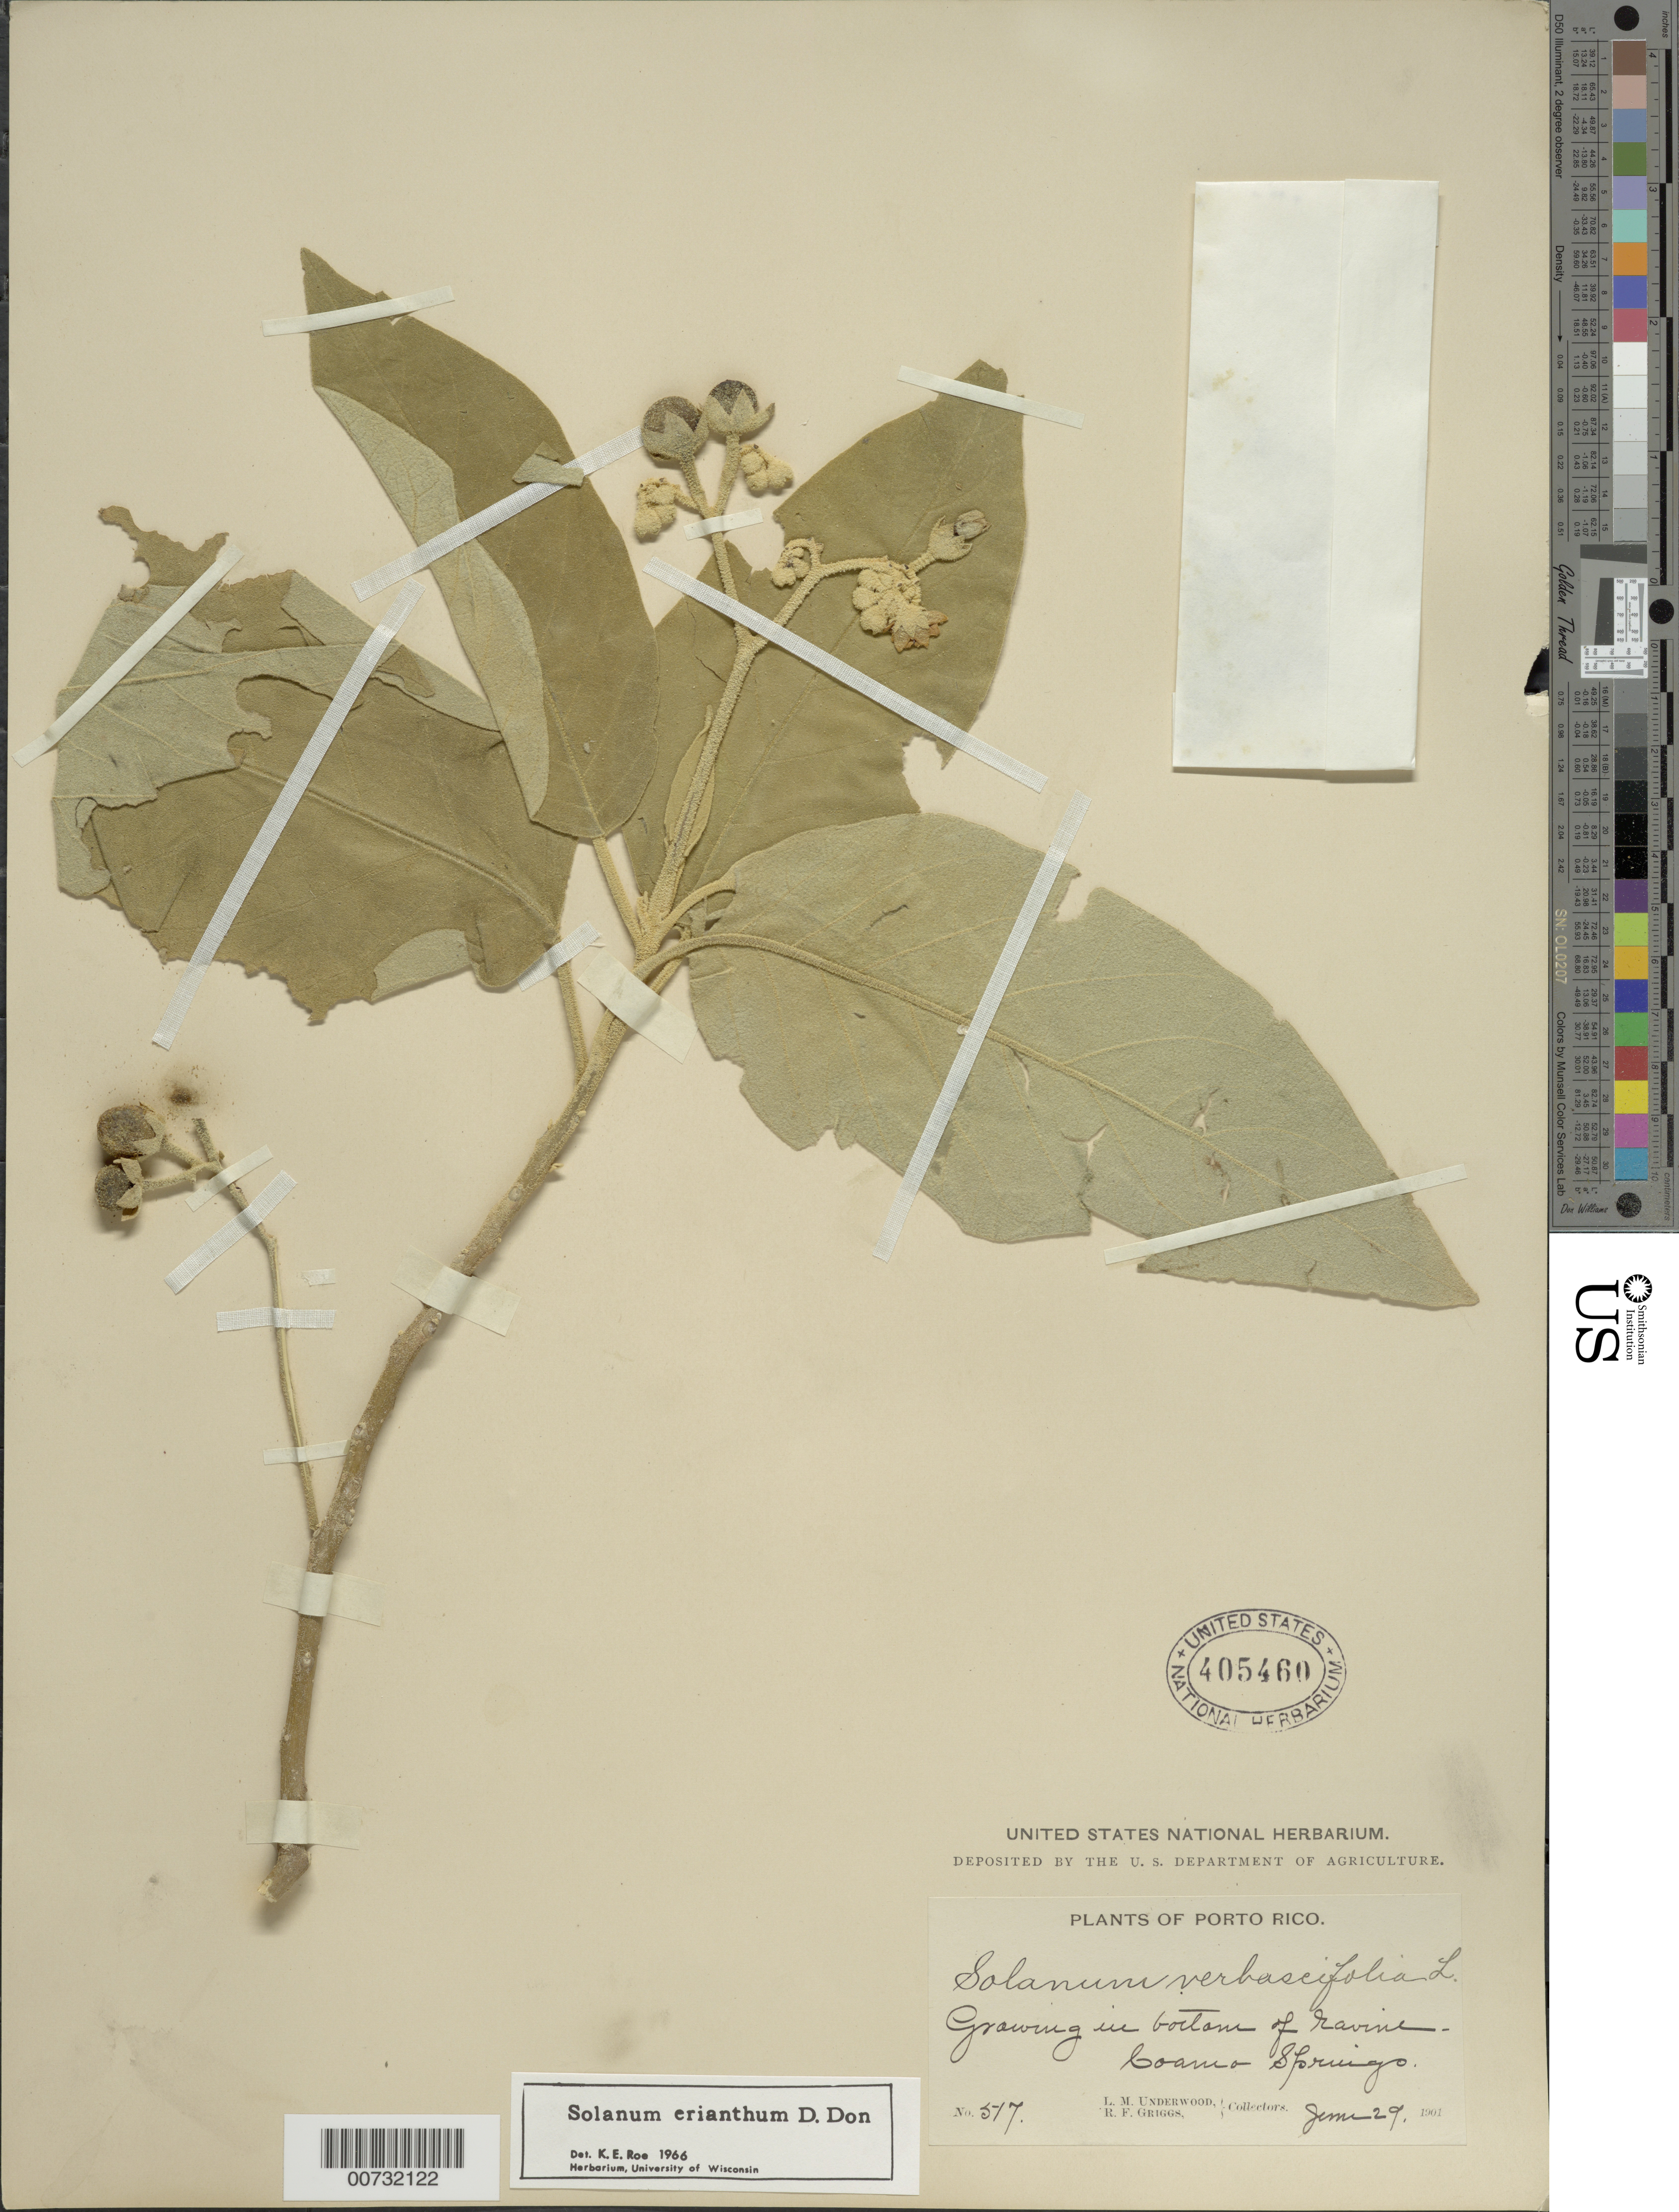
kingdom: Plantae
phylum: Tracheophyta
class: Magnoliopsida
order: Solanales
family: Solanaceae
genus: Solanum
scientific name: Solanum erianthum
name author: D. Don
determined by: Roe, K. E.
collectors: L. M. Underwood & R. F. Griggs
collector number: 517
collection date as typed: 29 Jun 1901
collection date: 1901-06-29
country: Puerto Rico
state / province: Coamo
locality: Coamo Springs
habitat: Bottom of ravine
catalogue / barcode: US 405460